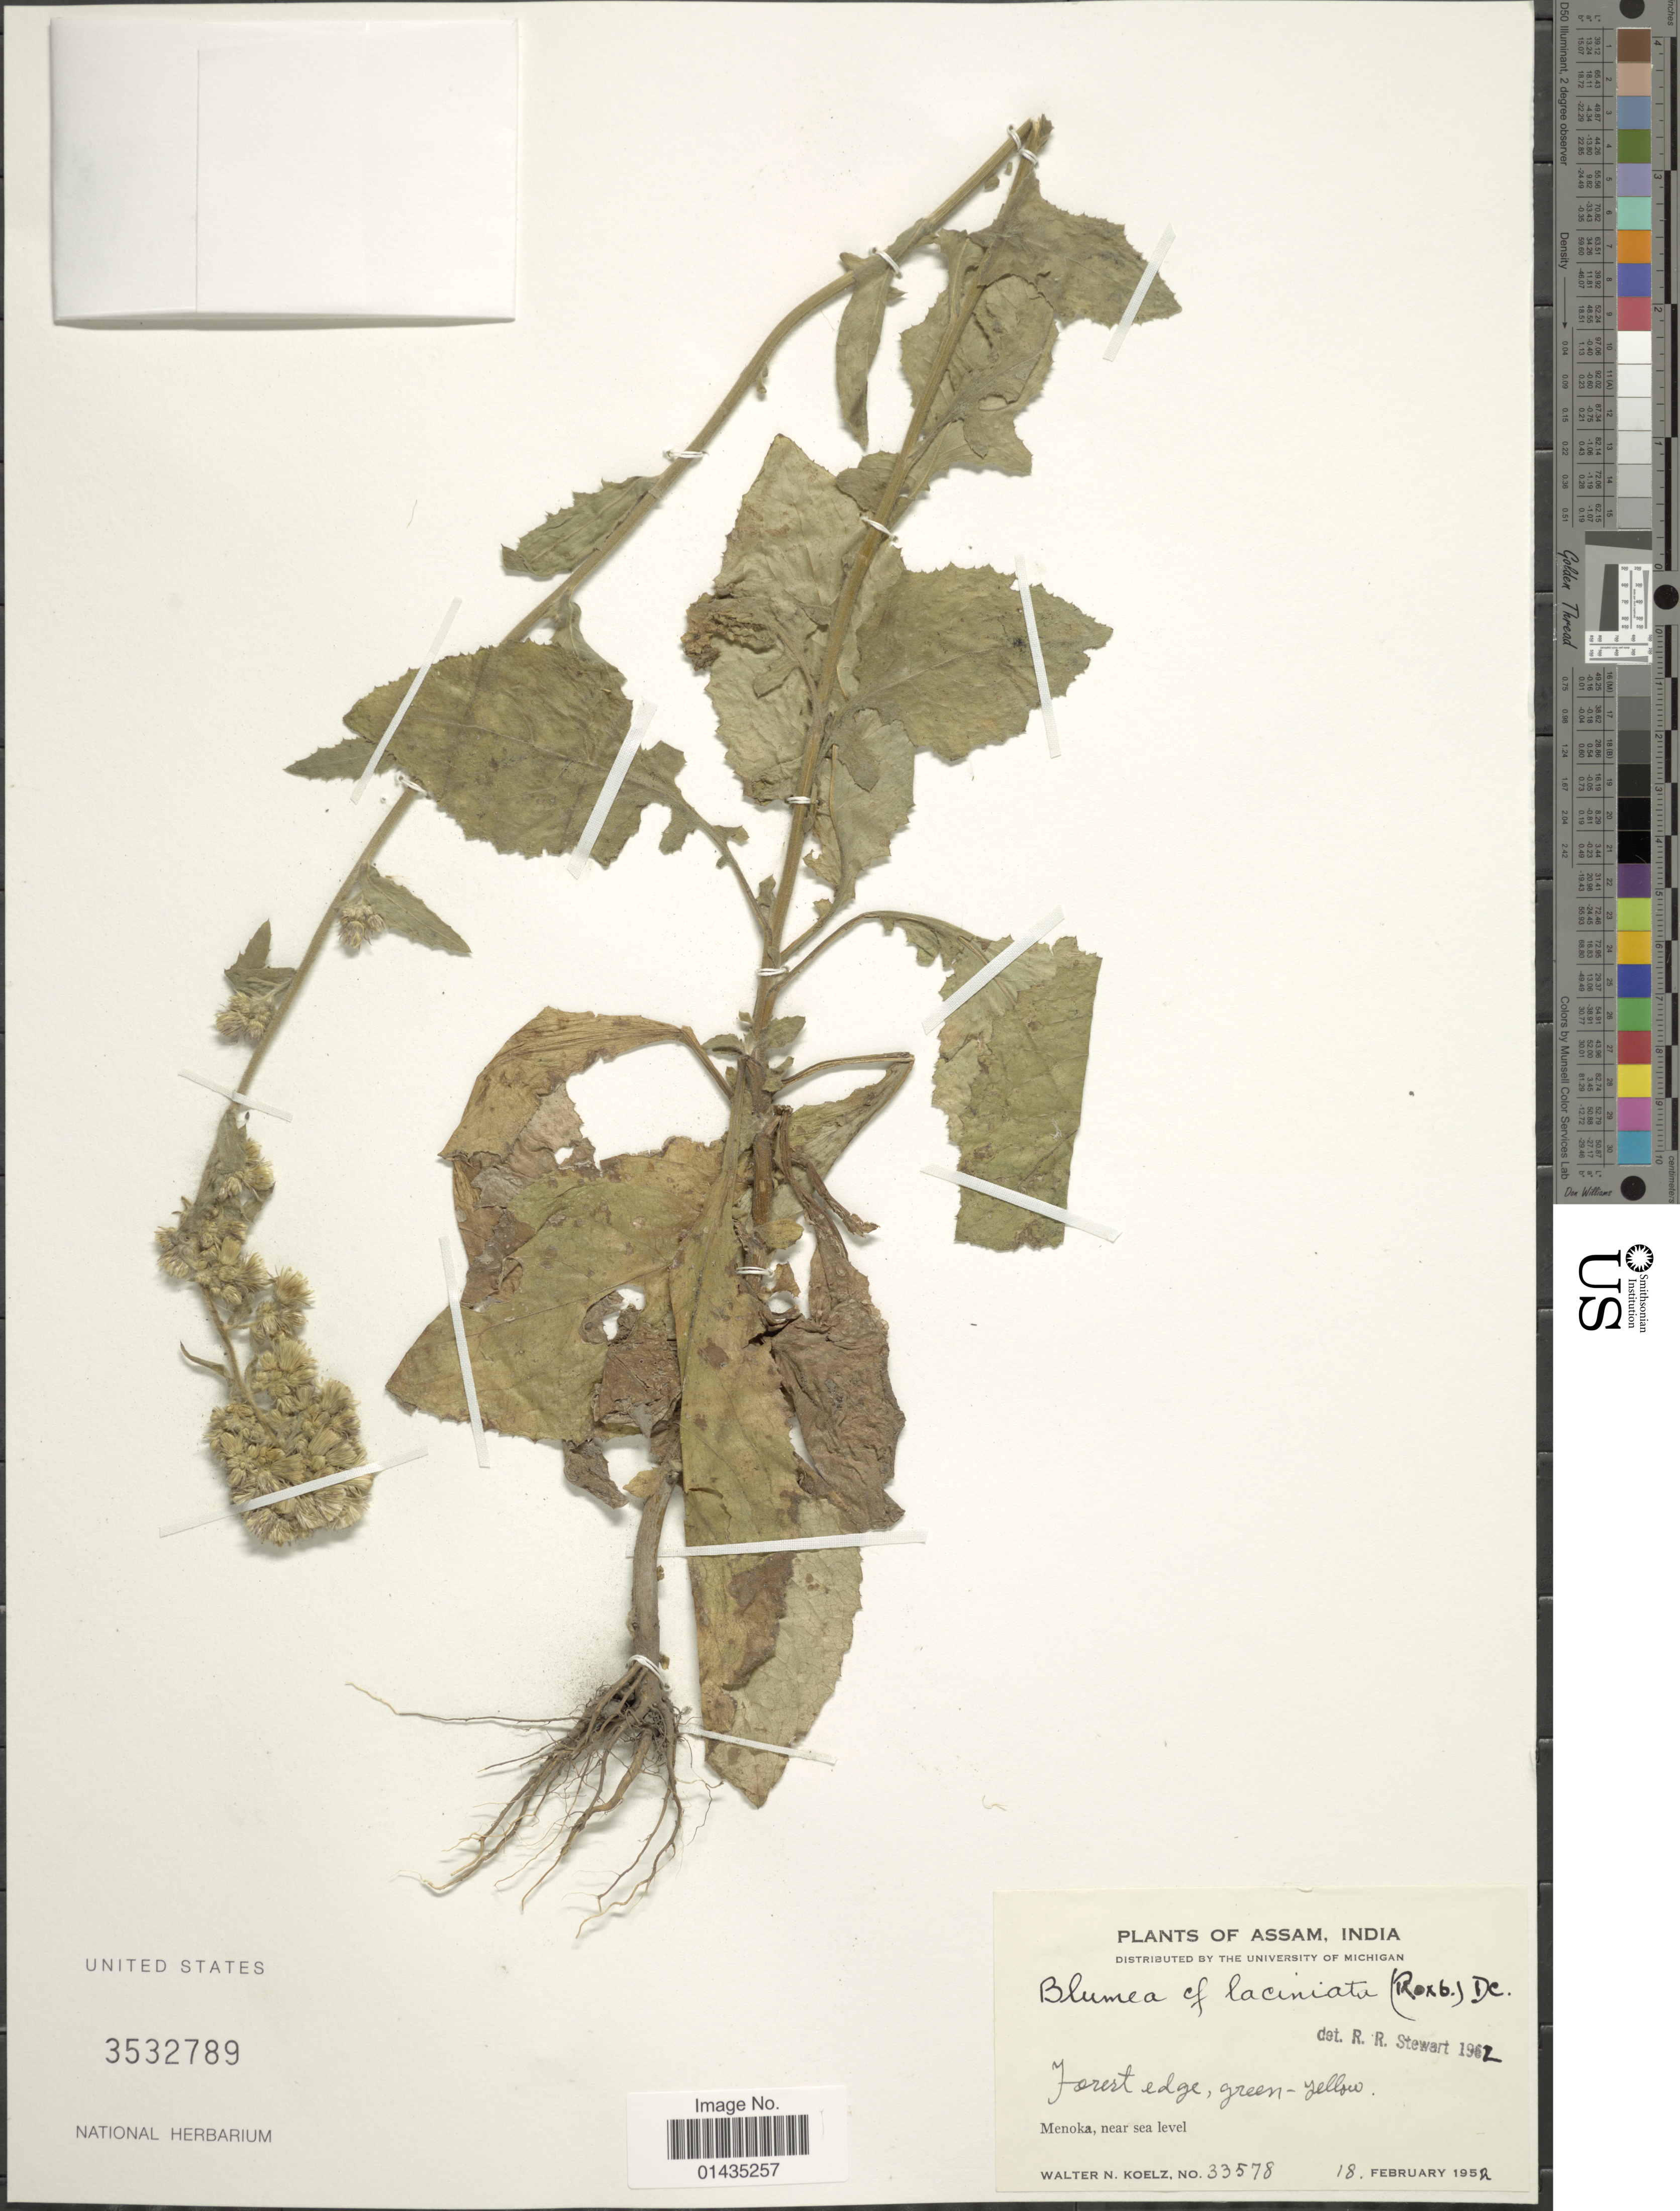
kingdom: Plantae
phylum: Tracheophyta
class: Magnoliopsida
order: Asterales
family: Asteraceae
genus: Blumea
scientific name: Blumea laciniata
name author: (Roxb.) DC.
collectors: W. N. Koelz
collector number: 33578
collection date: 1952-02-18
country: India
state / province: Assam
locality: Menoka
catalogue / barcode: US 3532789